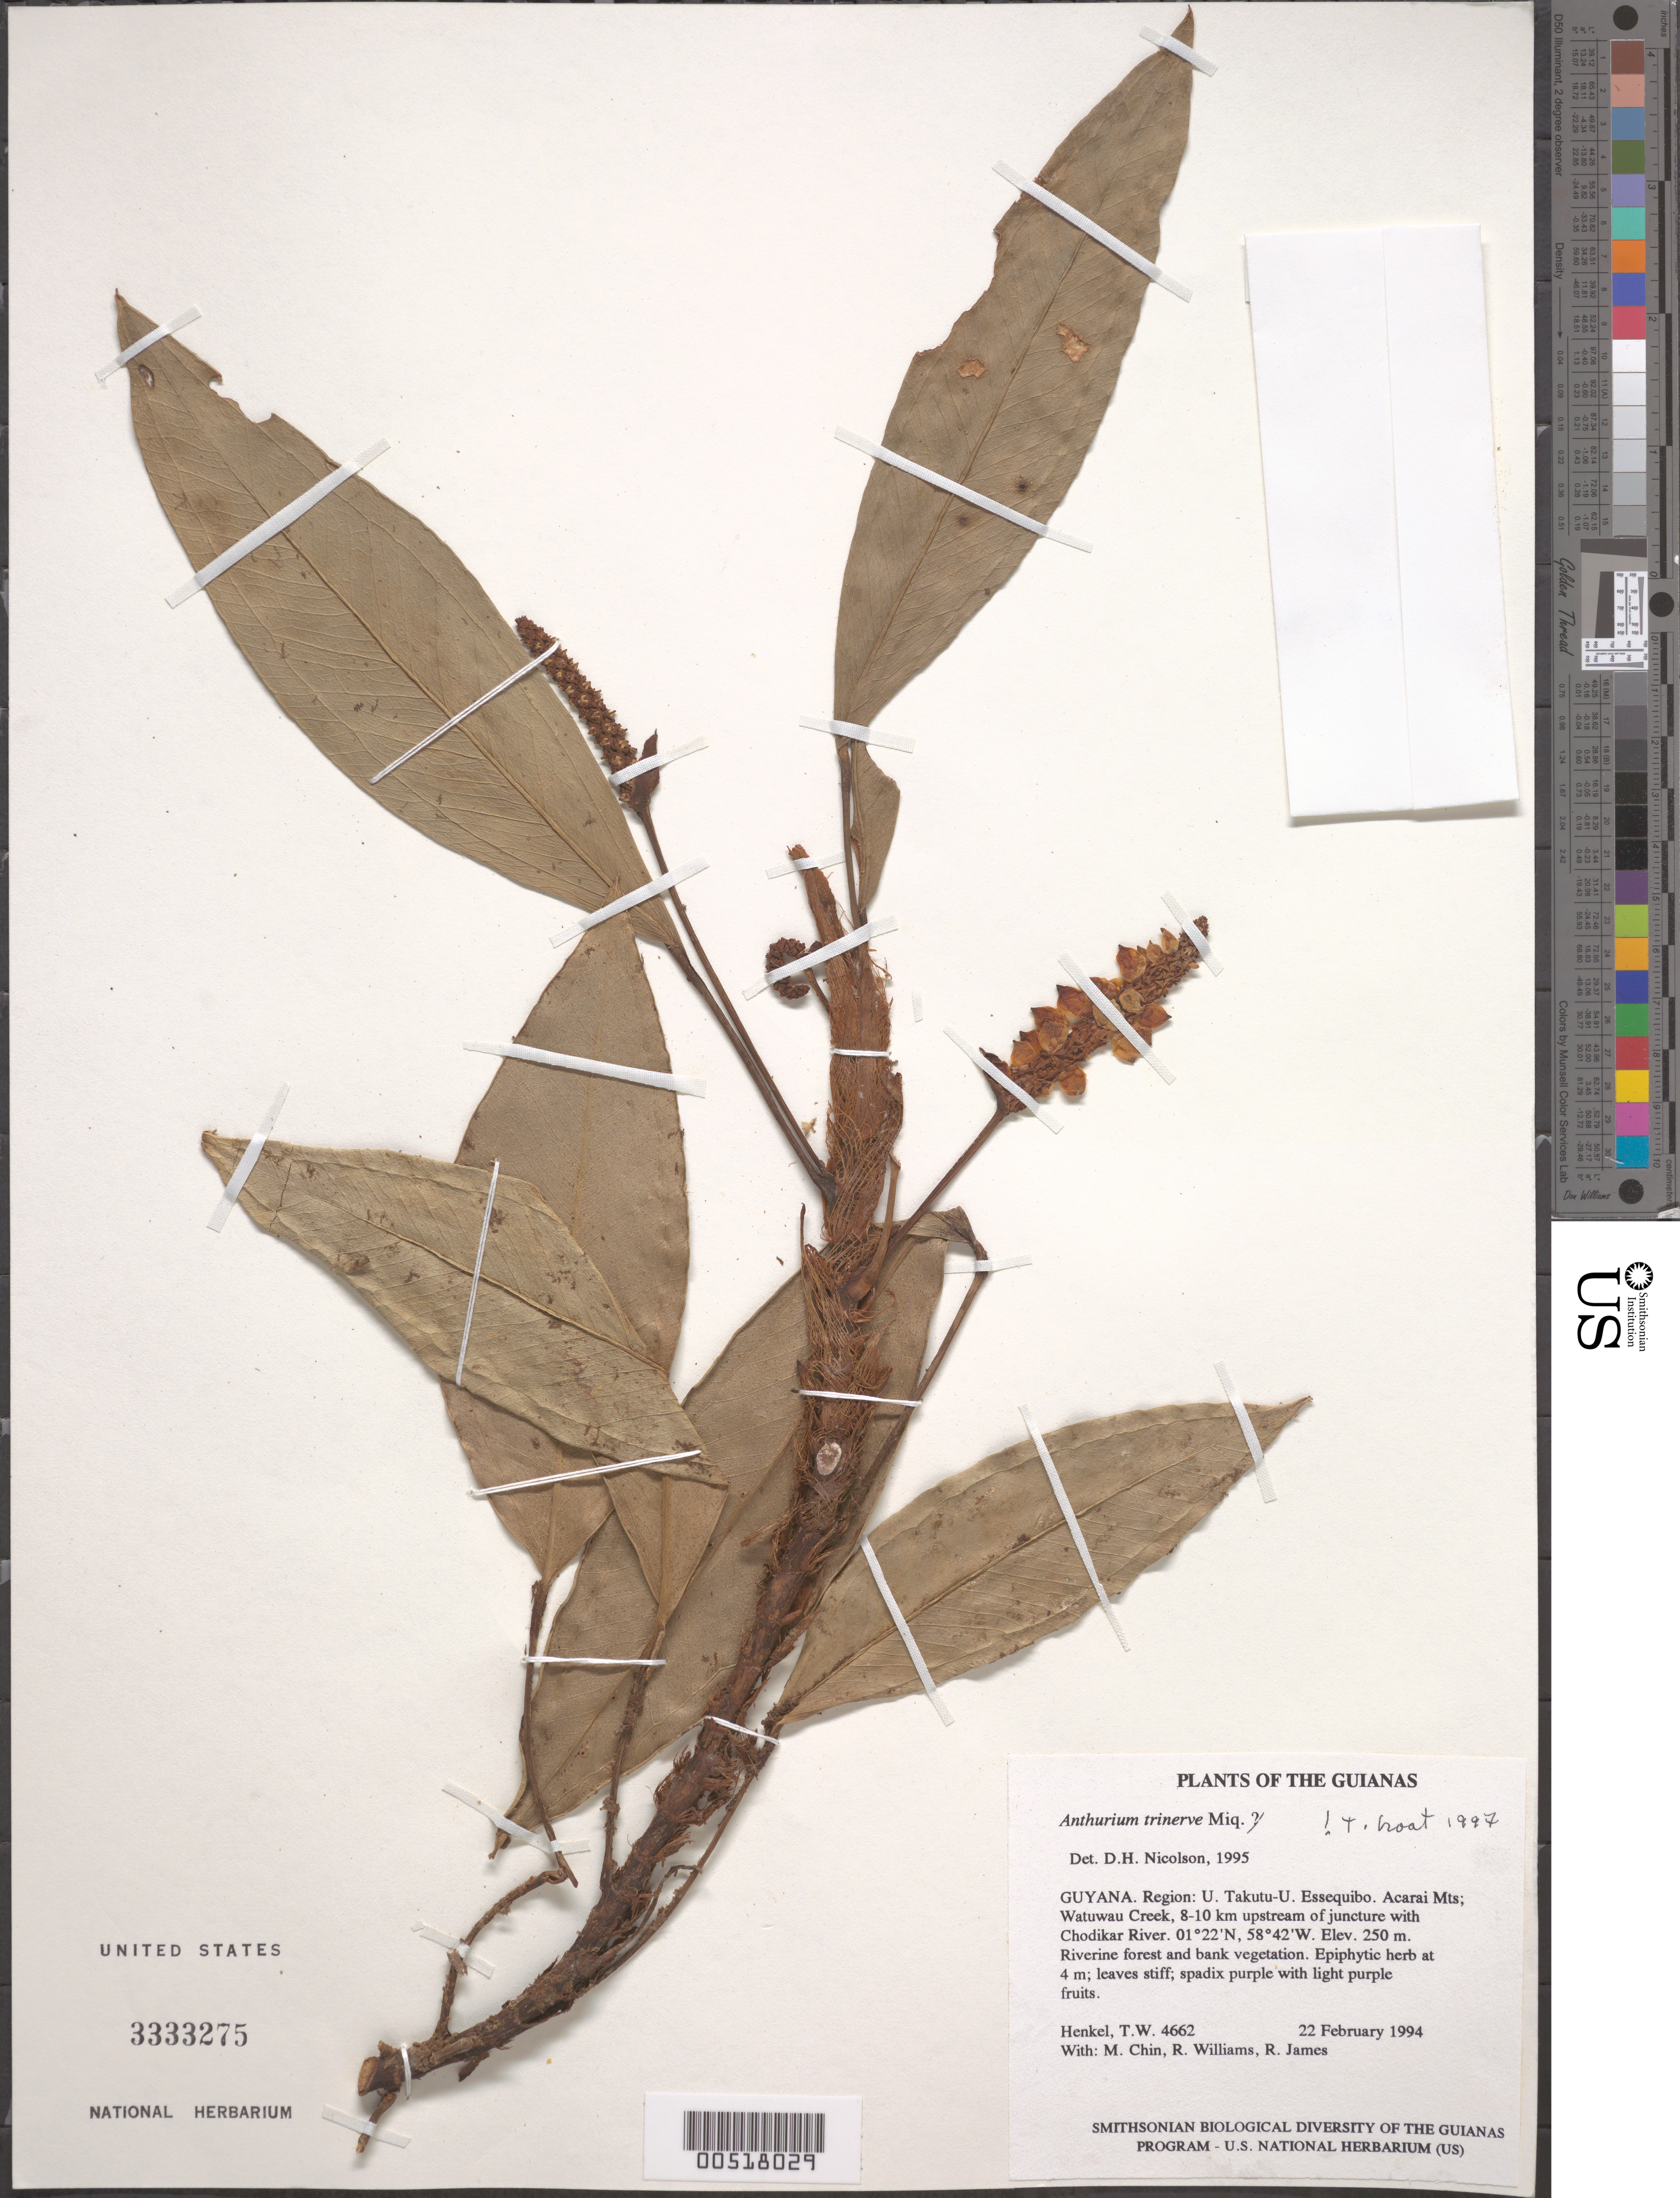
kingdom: Plantae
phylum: Tracheophyta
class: Liliopsida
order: Alismatales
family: Araceae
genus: Anthurium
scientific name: Anthurium trinervium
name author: Miq.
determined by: Nicolson, Dan H.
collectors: T. Henkel, M. Chin, R. Williams & R. James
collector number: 4662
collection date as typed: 22 February 1994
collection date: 1994-02-22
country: Guyana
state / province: U. Takutu-U. Essequibo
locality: Acarai Mts; Watuwau Creek, 8-10 km upstream of juncture with Chodikar River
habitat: Riverine forest and bank vegetation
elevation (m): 250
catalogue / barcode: US 3333275